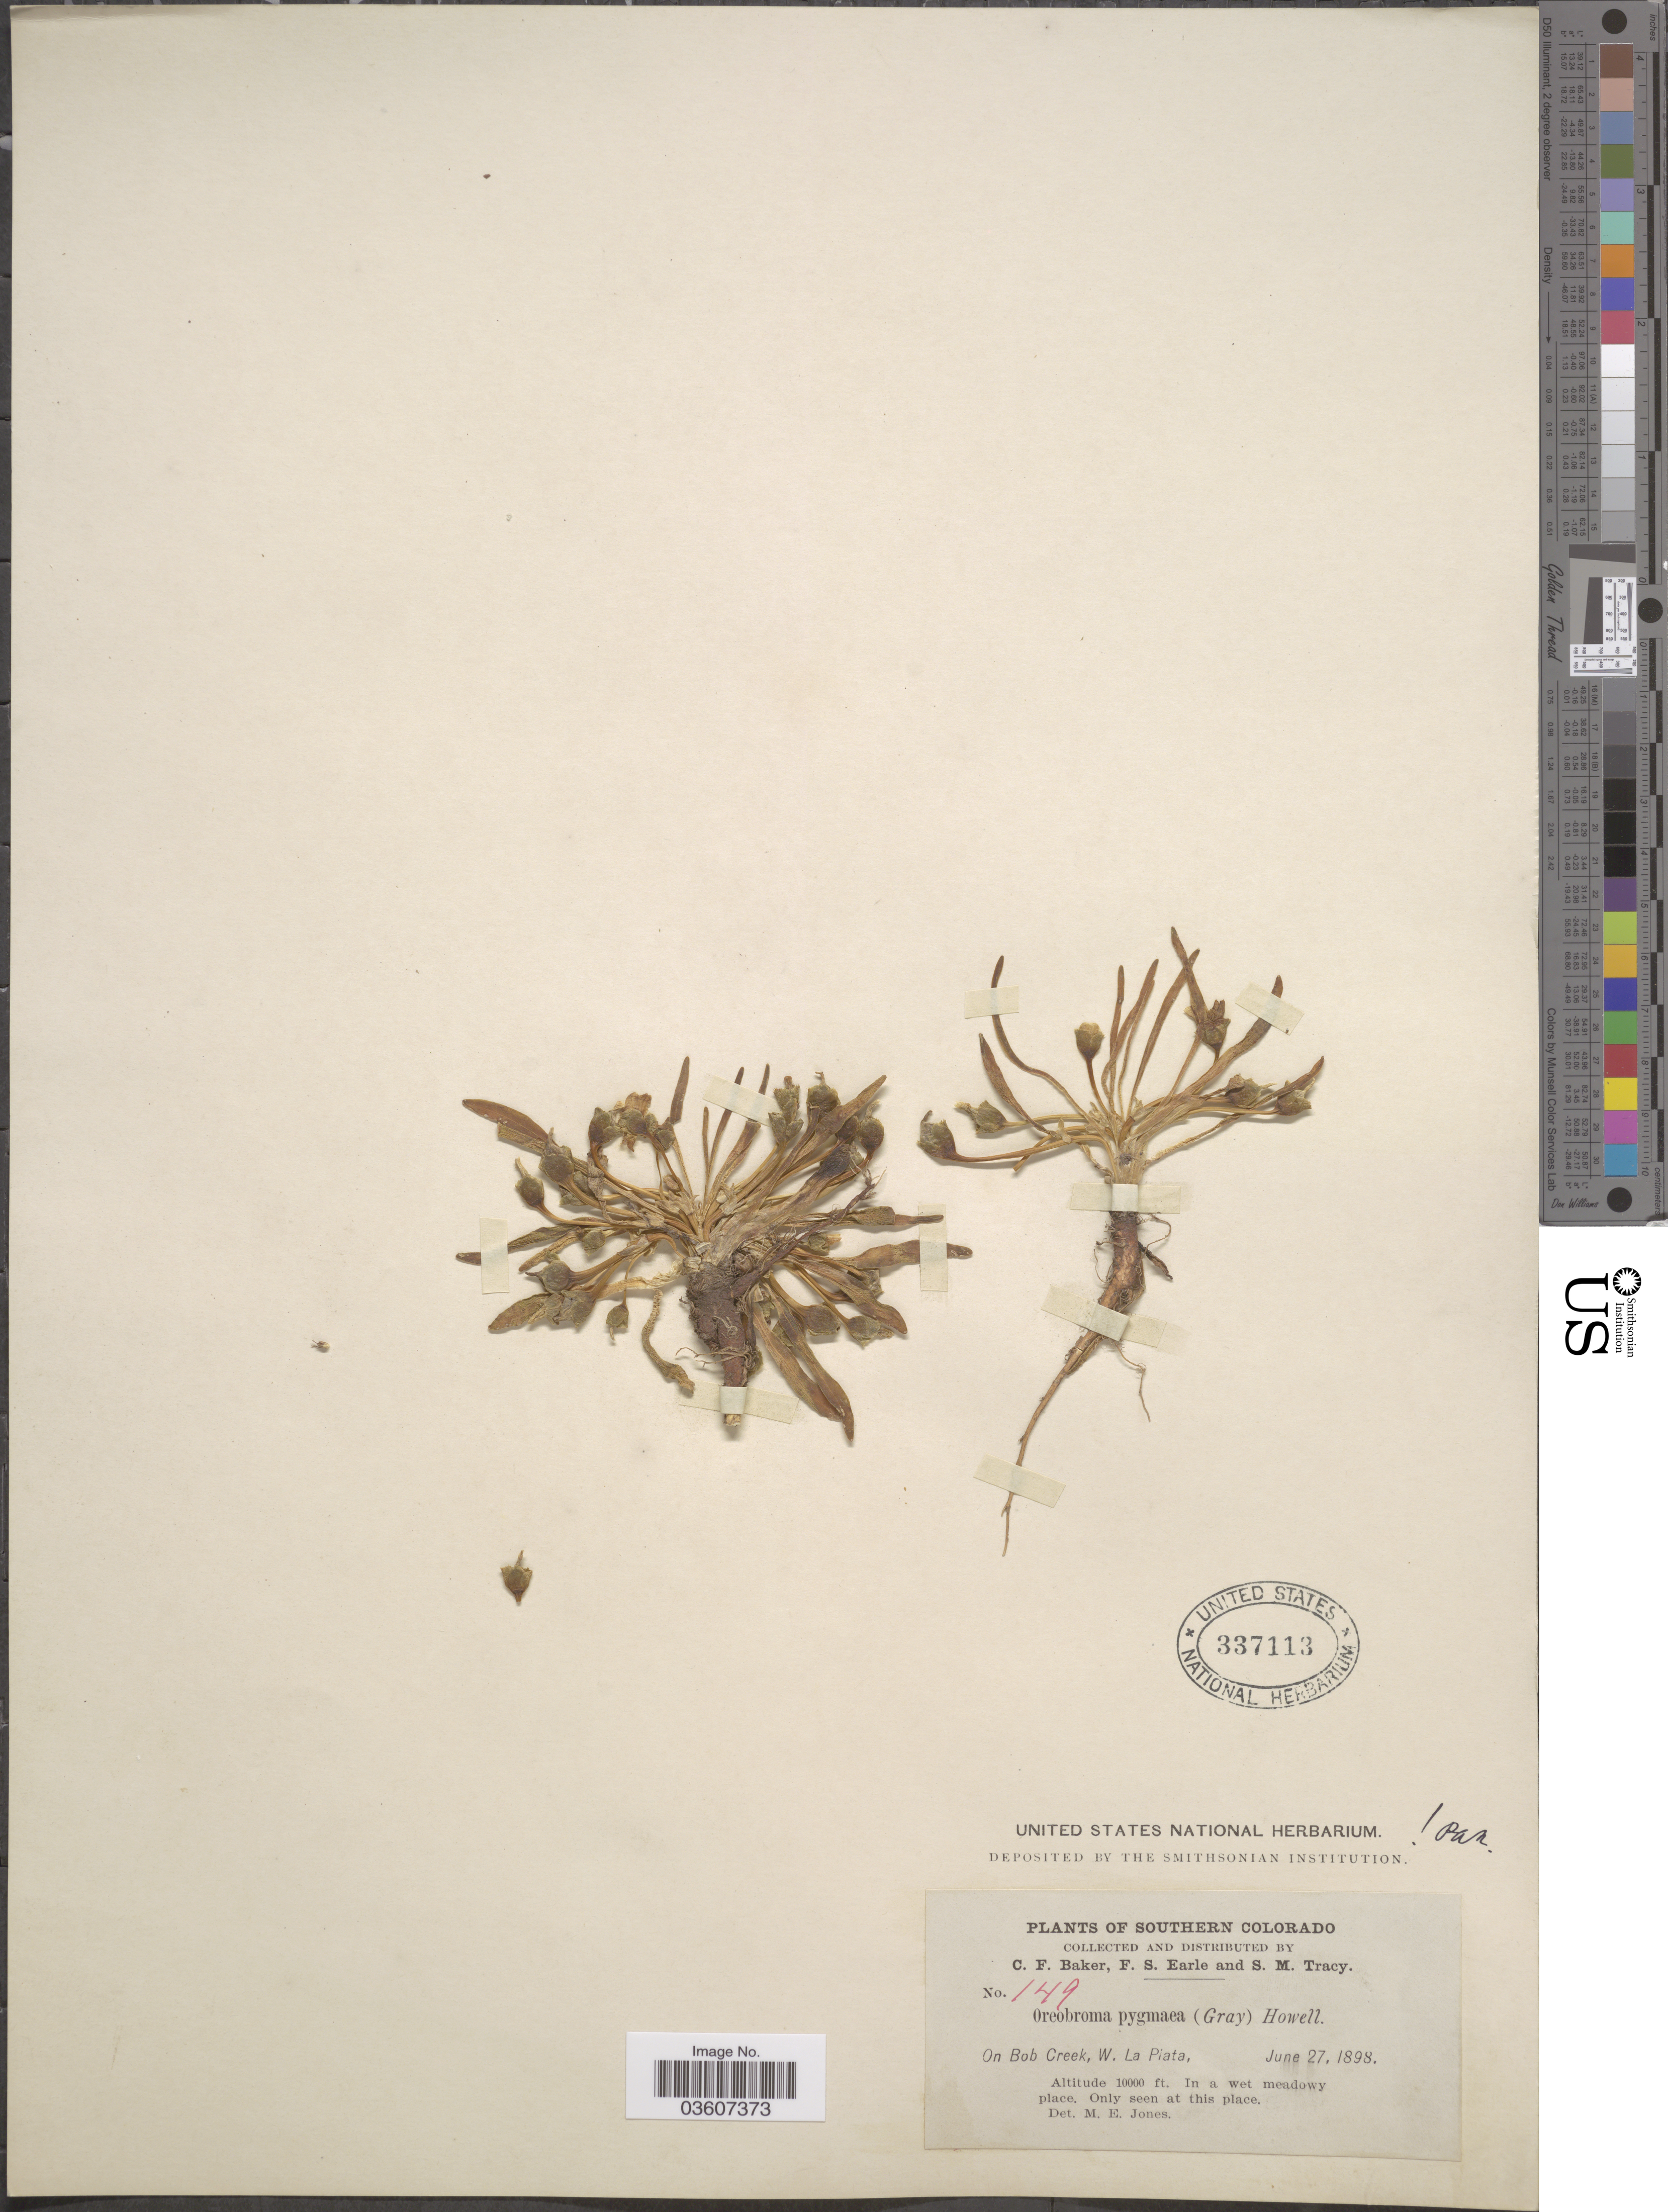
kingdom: Plantae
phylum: Tracheophyta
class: Magnoliopsida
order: Caryophyllales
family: Montiaceae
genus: Lewisia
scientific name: Lewisia pygmaea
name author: (A. Gray) B.L. Rob.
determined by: Strong, Mark T., (BOT), Smithsonian Institution - National Museum of Natural History (UNITED STATES)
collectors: C. F. Baker, F. S. Earle & S. M. Tracy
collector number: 149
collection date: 1898-06-27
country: United States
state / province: Colorado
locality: Southern Colorado. On Bob Creek, W. La Plata.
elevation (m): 3048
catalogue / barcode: US 337113